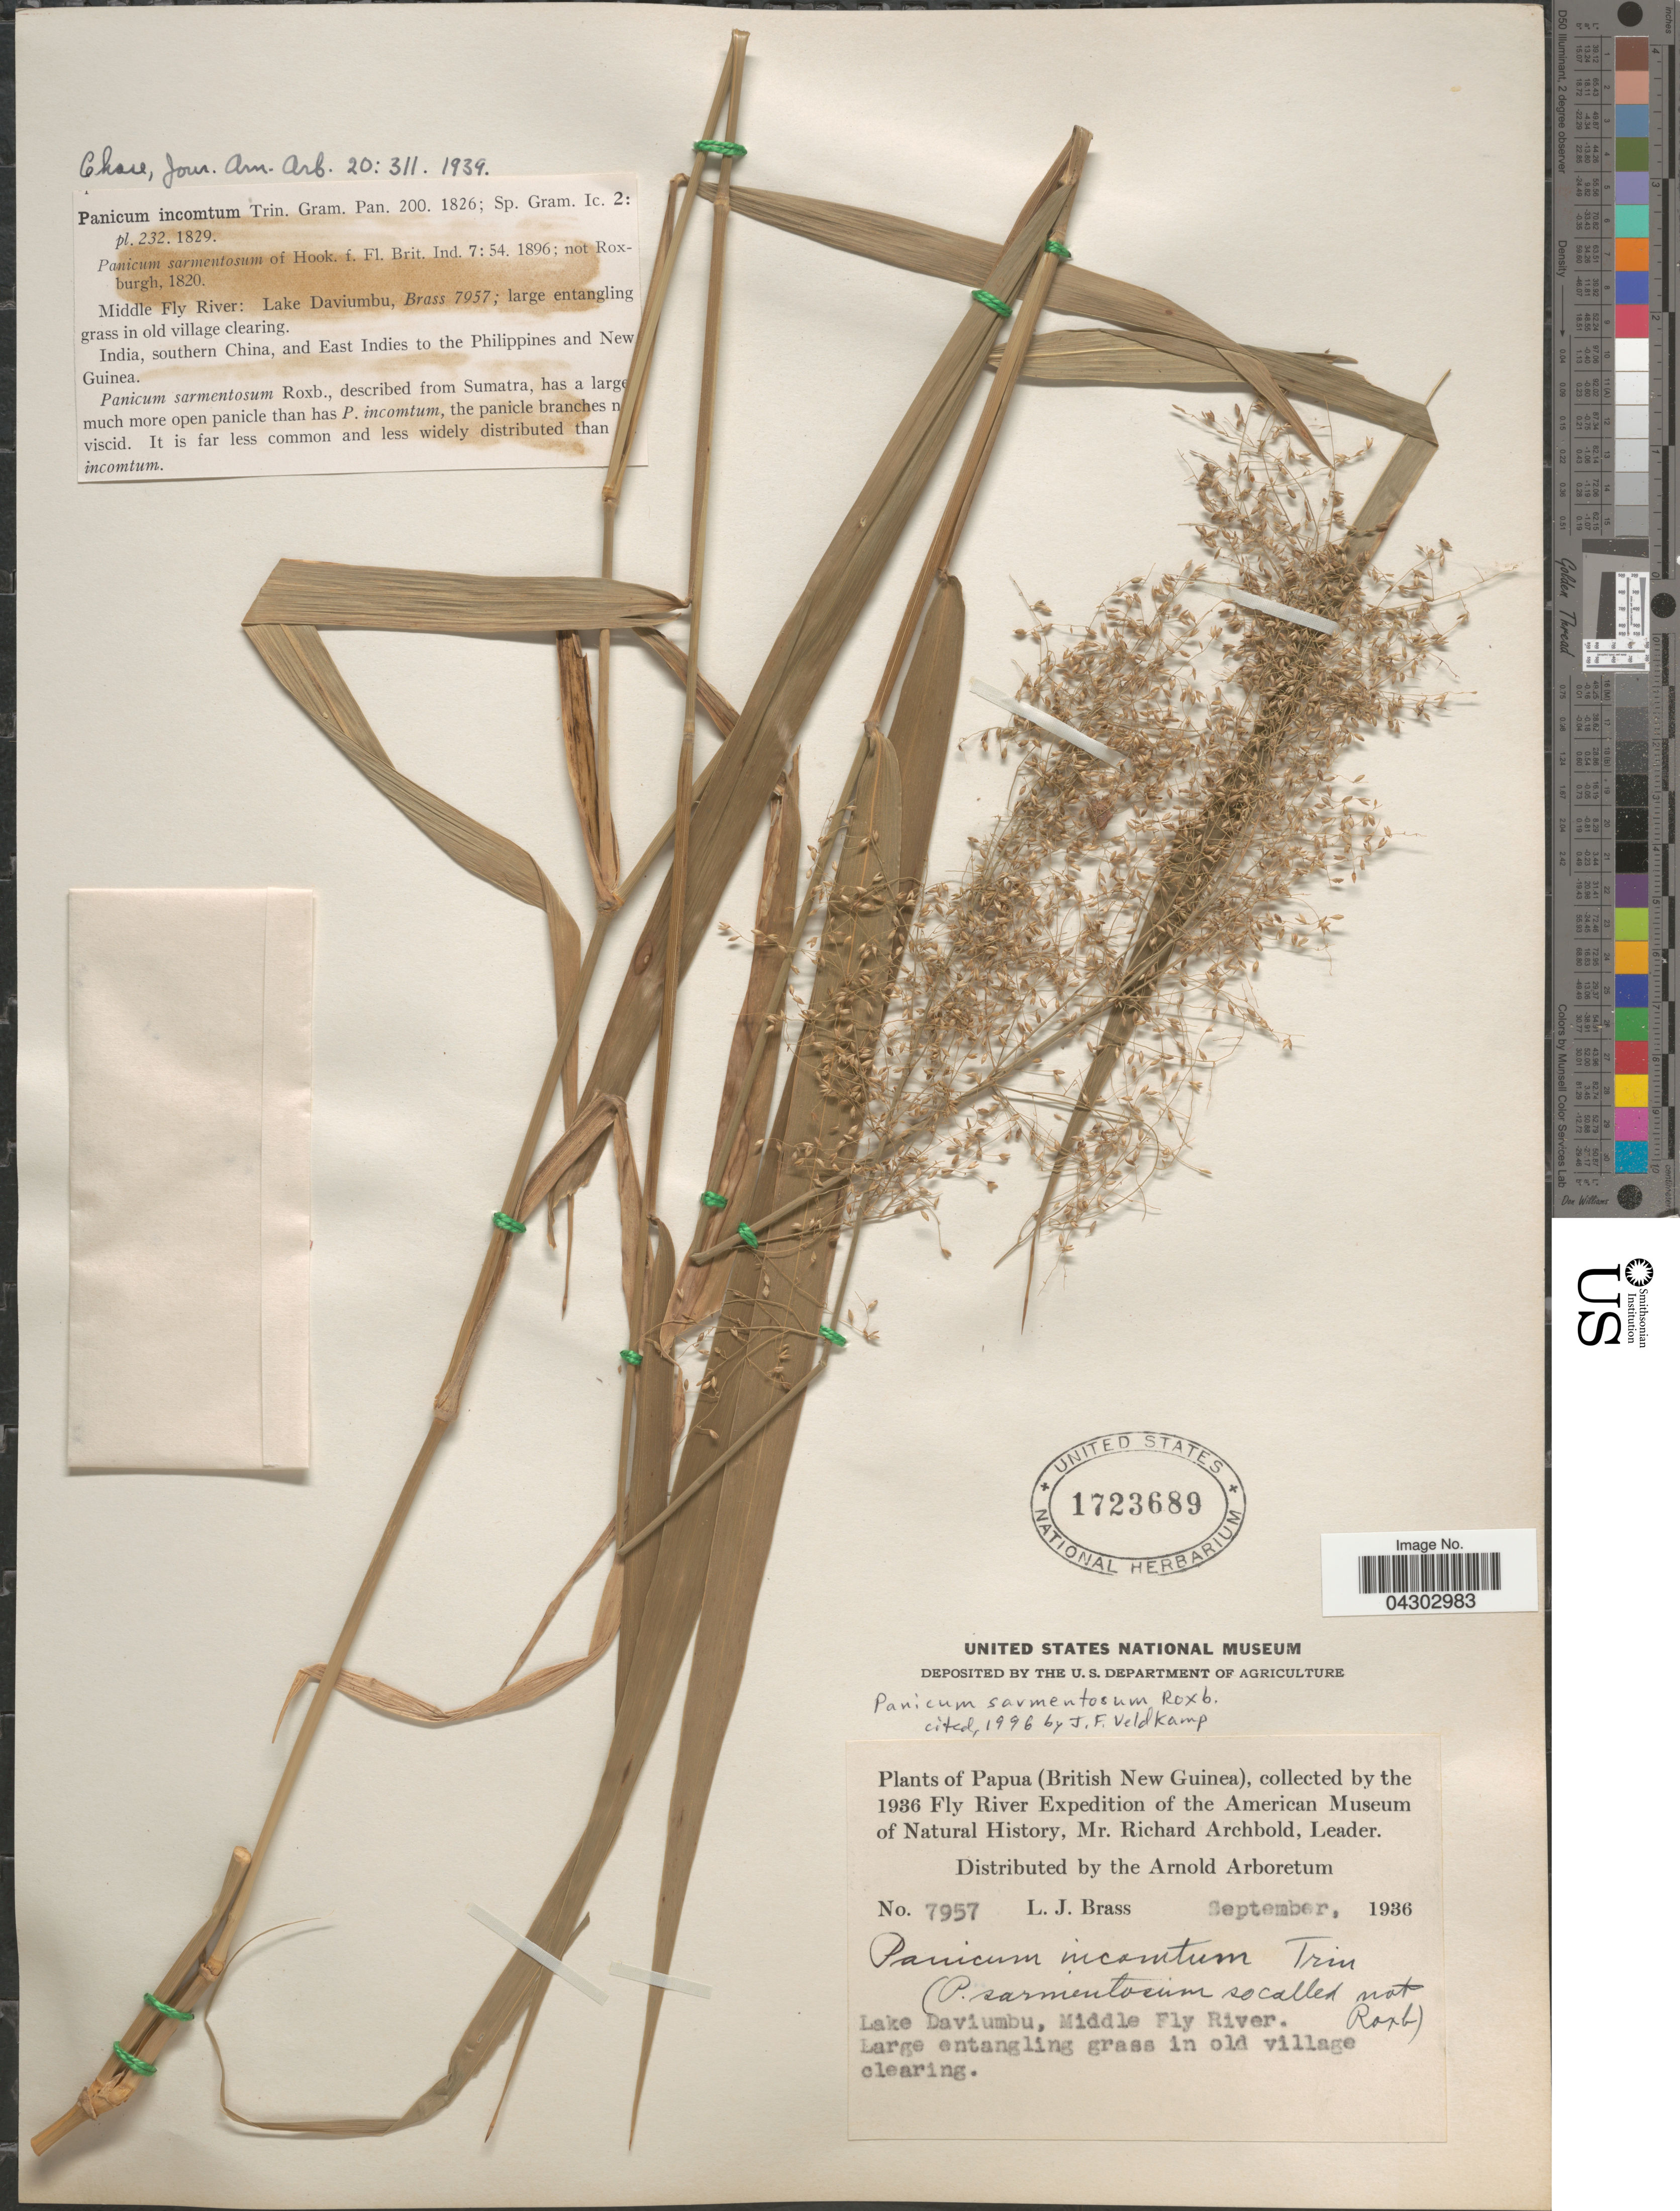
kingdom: Plantae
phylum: Tracheophyta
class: Liliopsida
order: Poales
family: Poaceae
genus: Panicum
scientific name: Panicum sarmentosum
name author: Roxb.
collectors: L. J. Brass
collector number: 7957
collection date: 1936-09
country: Papua New Guinea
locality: Papua (British New Guinea). The 1936 Fly River Expedition of the American Museum of Natural History. Lake Daviumbu, Middle Fly River.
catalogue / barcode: US 1723689